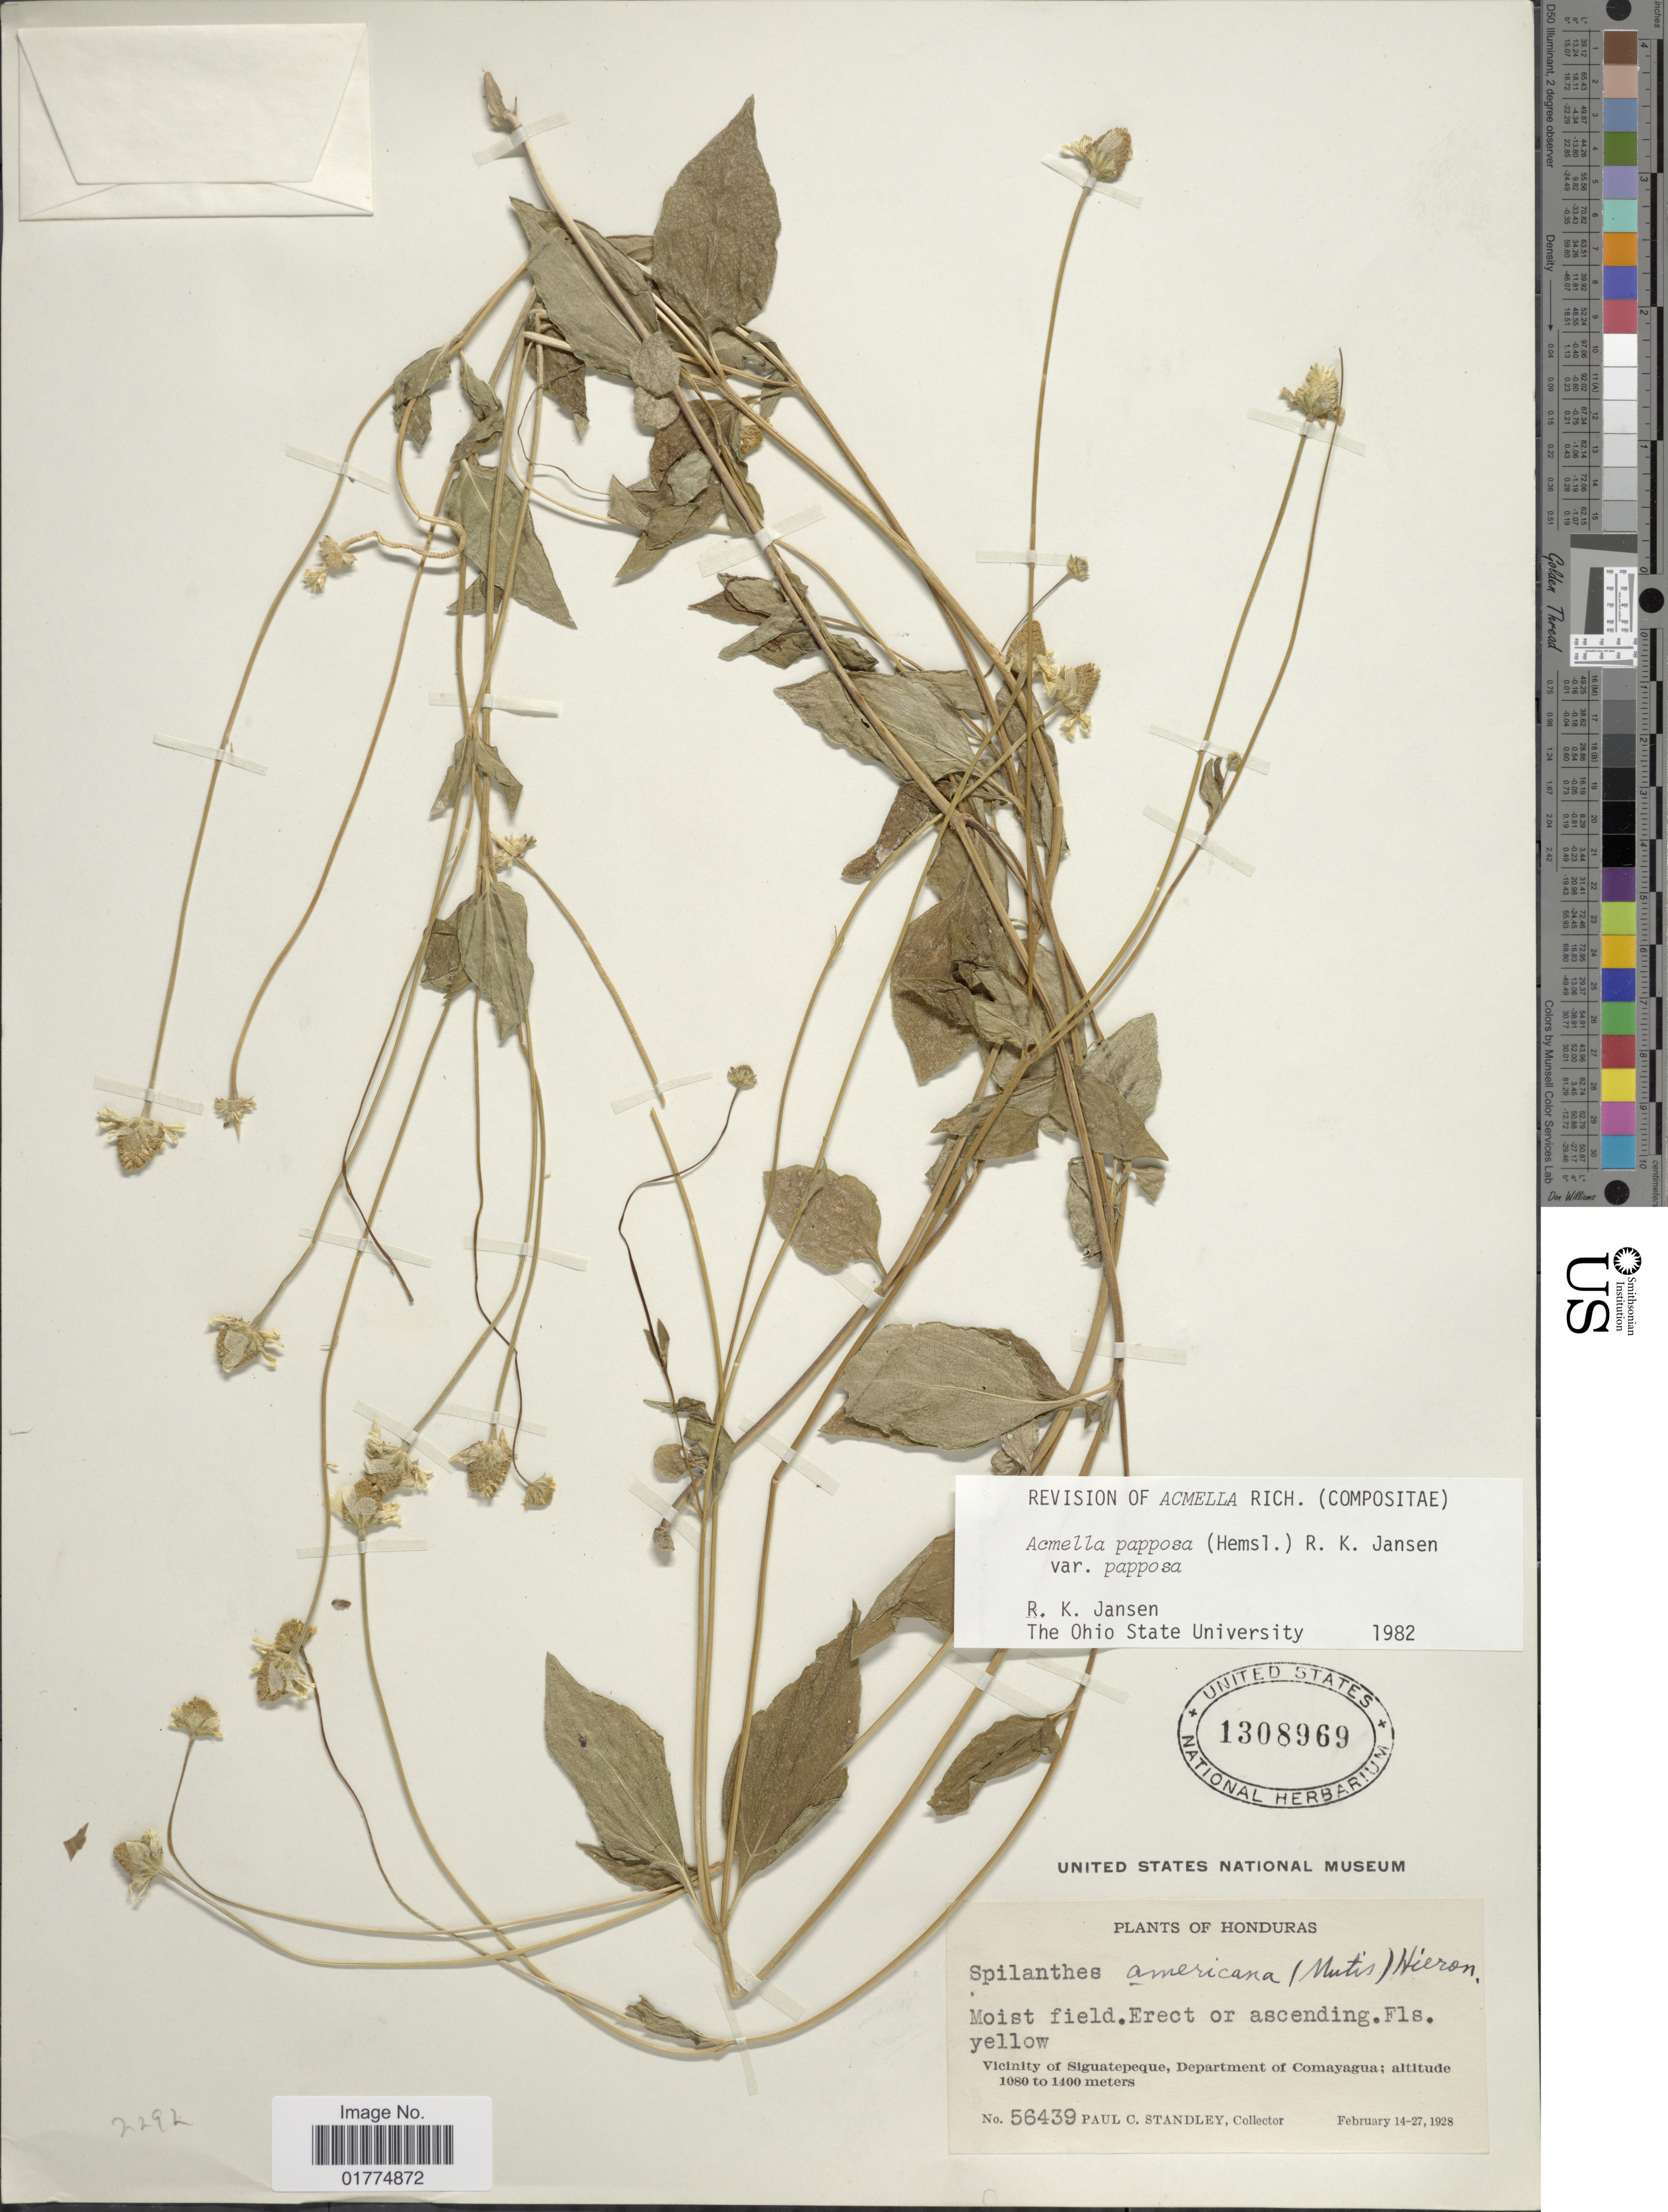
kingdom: Plantae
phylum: Tracheophyta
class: Magnoliopsida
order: Asterales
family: Asteraceae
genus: Acmella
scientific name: Acmella papposa var. papposa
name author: (Hemsl.) R.K. Jansen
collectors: P. C. Standley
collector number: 56439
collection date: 1928-02-14/1928-02-27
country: Honduras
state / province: Comayagua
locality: Vicinity of Siguatepeque, Department of Comayagua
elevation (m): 1080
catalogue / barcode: US 1308969